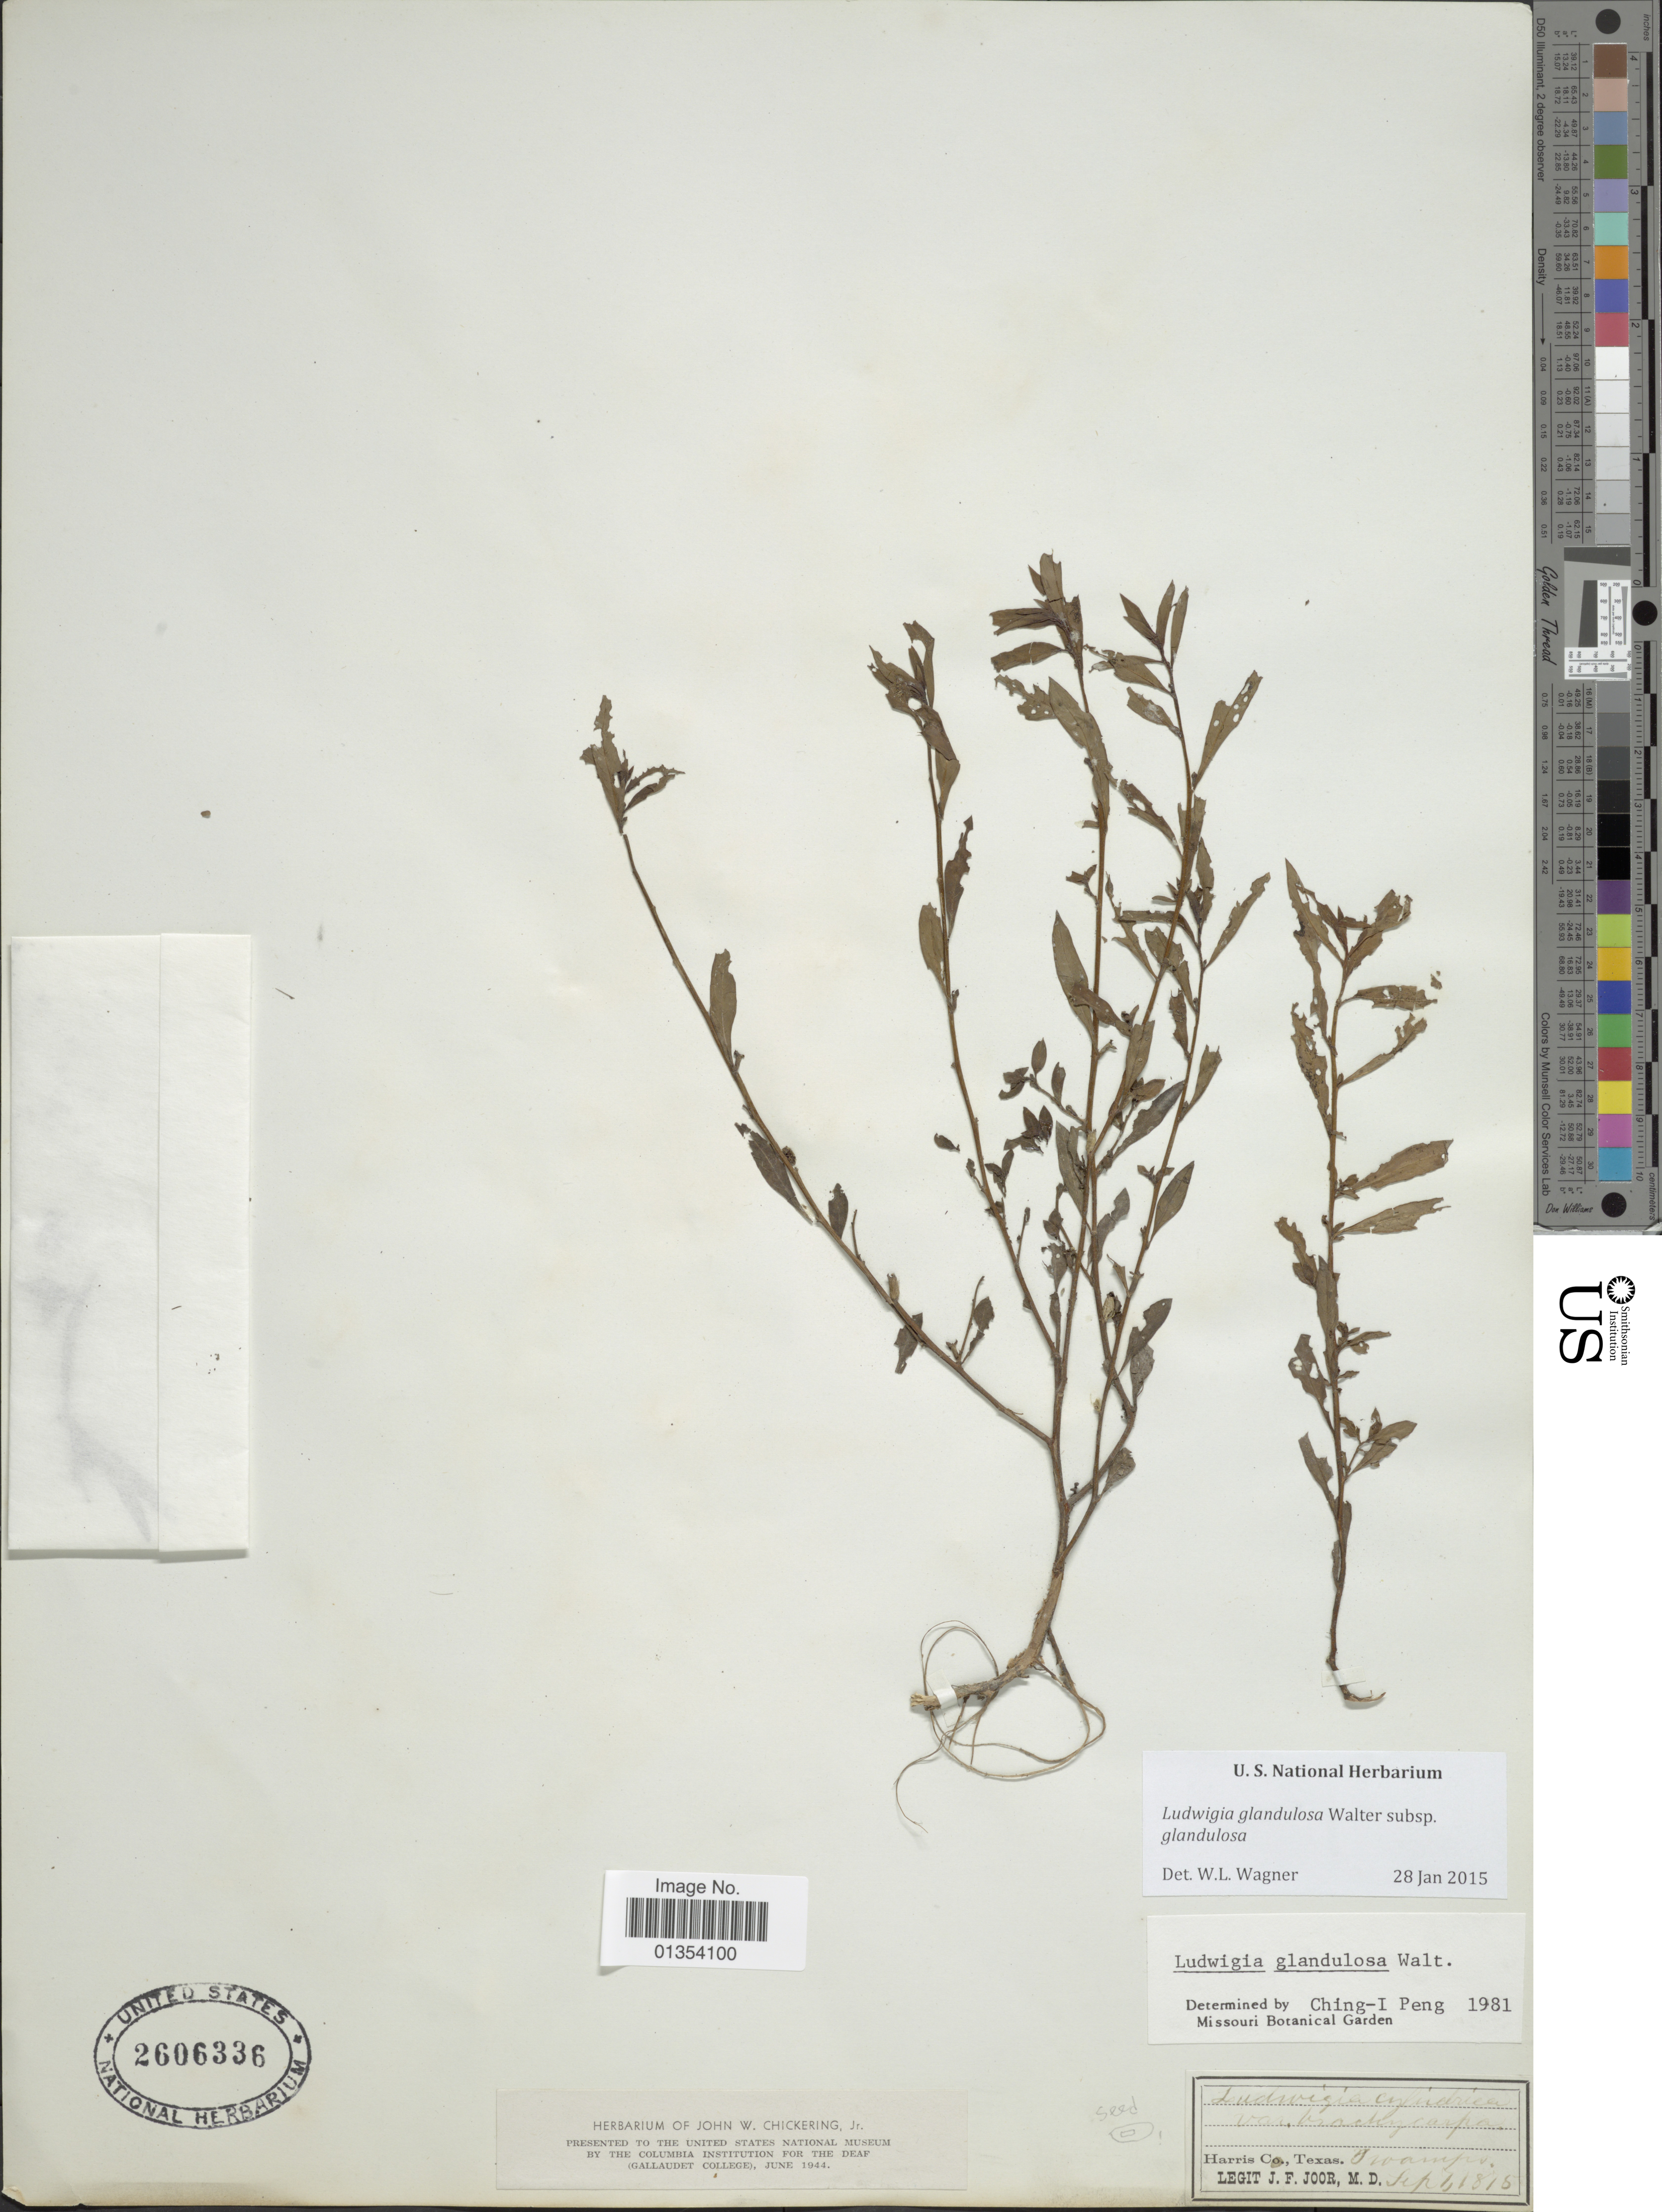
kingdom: Plantae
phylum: Tracheophyta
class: Magnoliopsida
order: Myrtales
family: Onagraceae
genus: Ludwigia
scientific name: Ludwigia glandulosa subsp. glandulosa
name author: Walter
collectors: J. F. Joor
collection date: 1815-09-07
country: United States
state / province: Texas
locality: Harris Co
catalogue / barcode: US 2606336